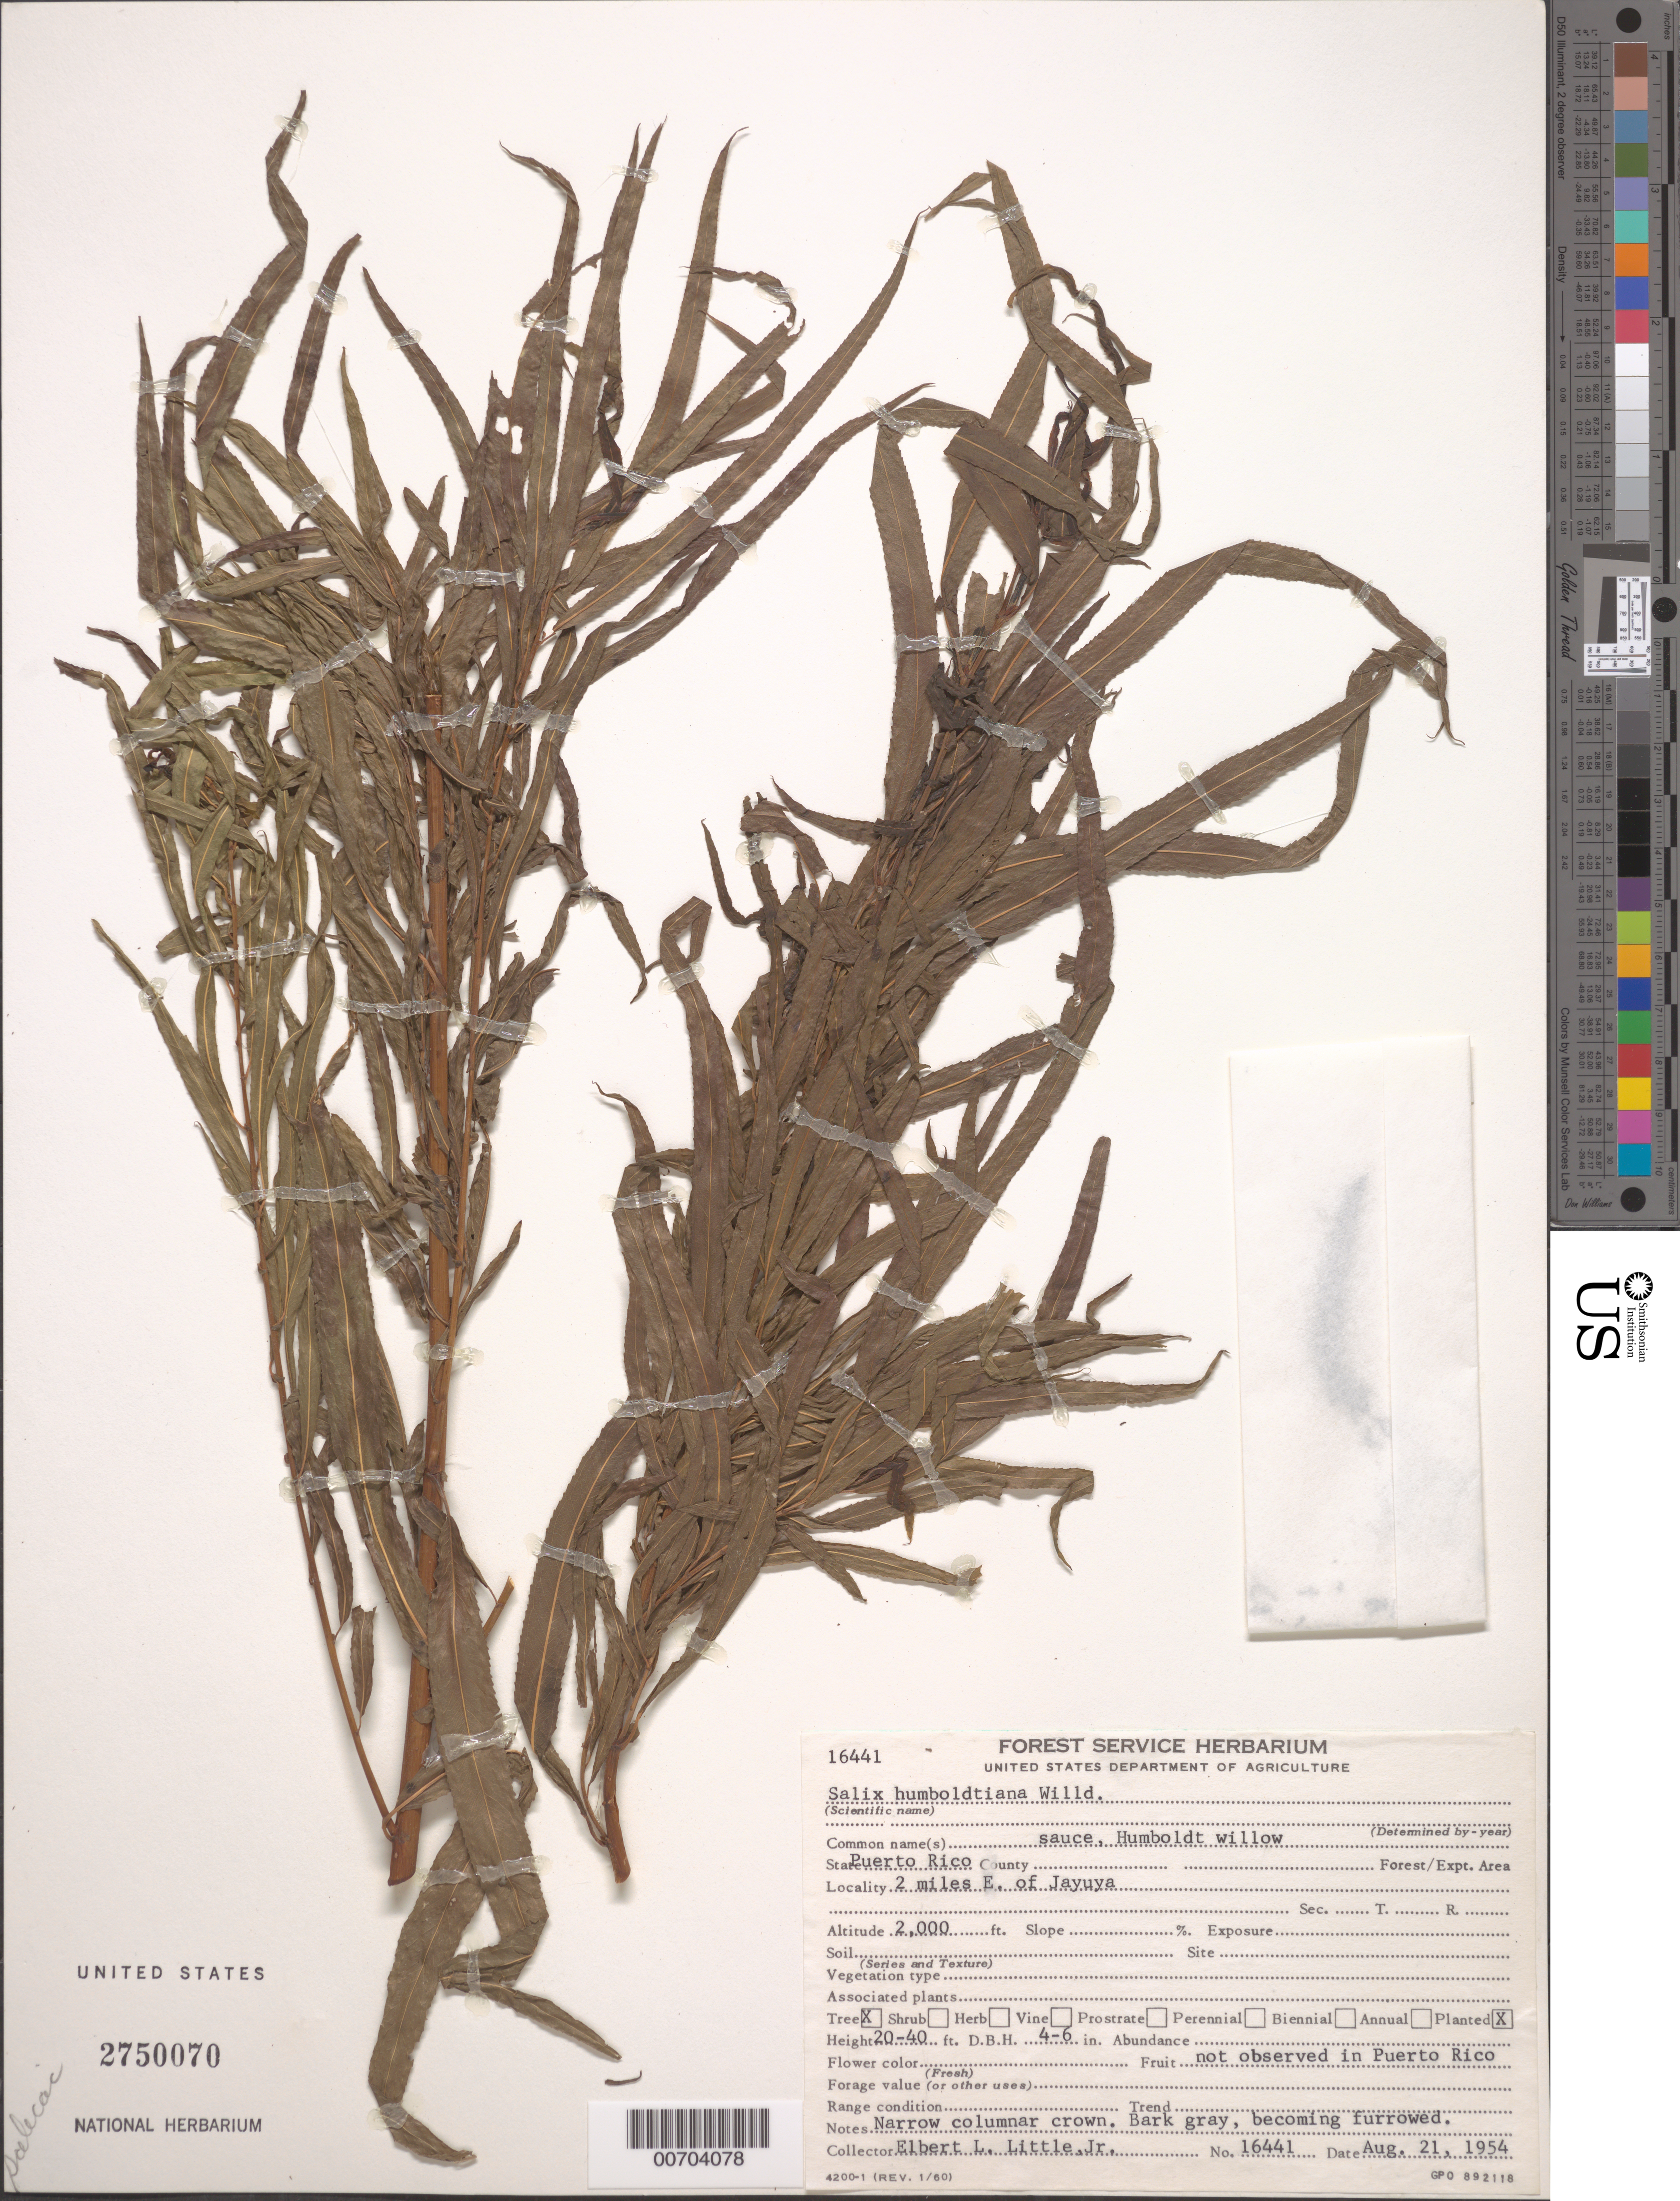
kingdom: Plantae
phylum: Tracheophyta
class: Magnoliopsida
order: Malpighiales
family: Salicaceae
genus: Salix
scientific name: Salix humboldtiana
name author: Willd.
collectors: E. L. Little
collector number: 16441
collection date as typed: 21 Aug 1954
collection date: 1954-08-21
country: Puerto Rico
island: Greater Antilles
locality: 2 mi E of Jayuya.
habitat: Planted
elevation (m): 610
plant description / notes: Common name: sauce; Common name: Humboldt willow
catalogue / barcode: US 2750070